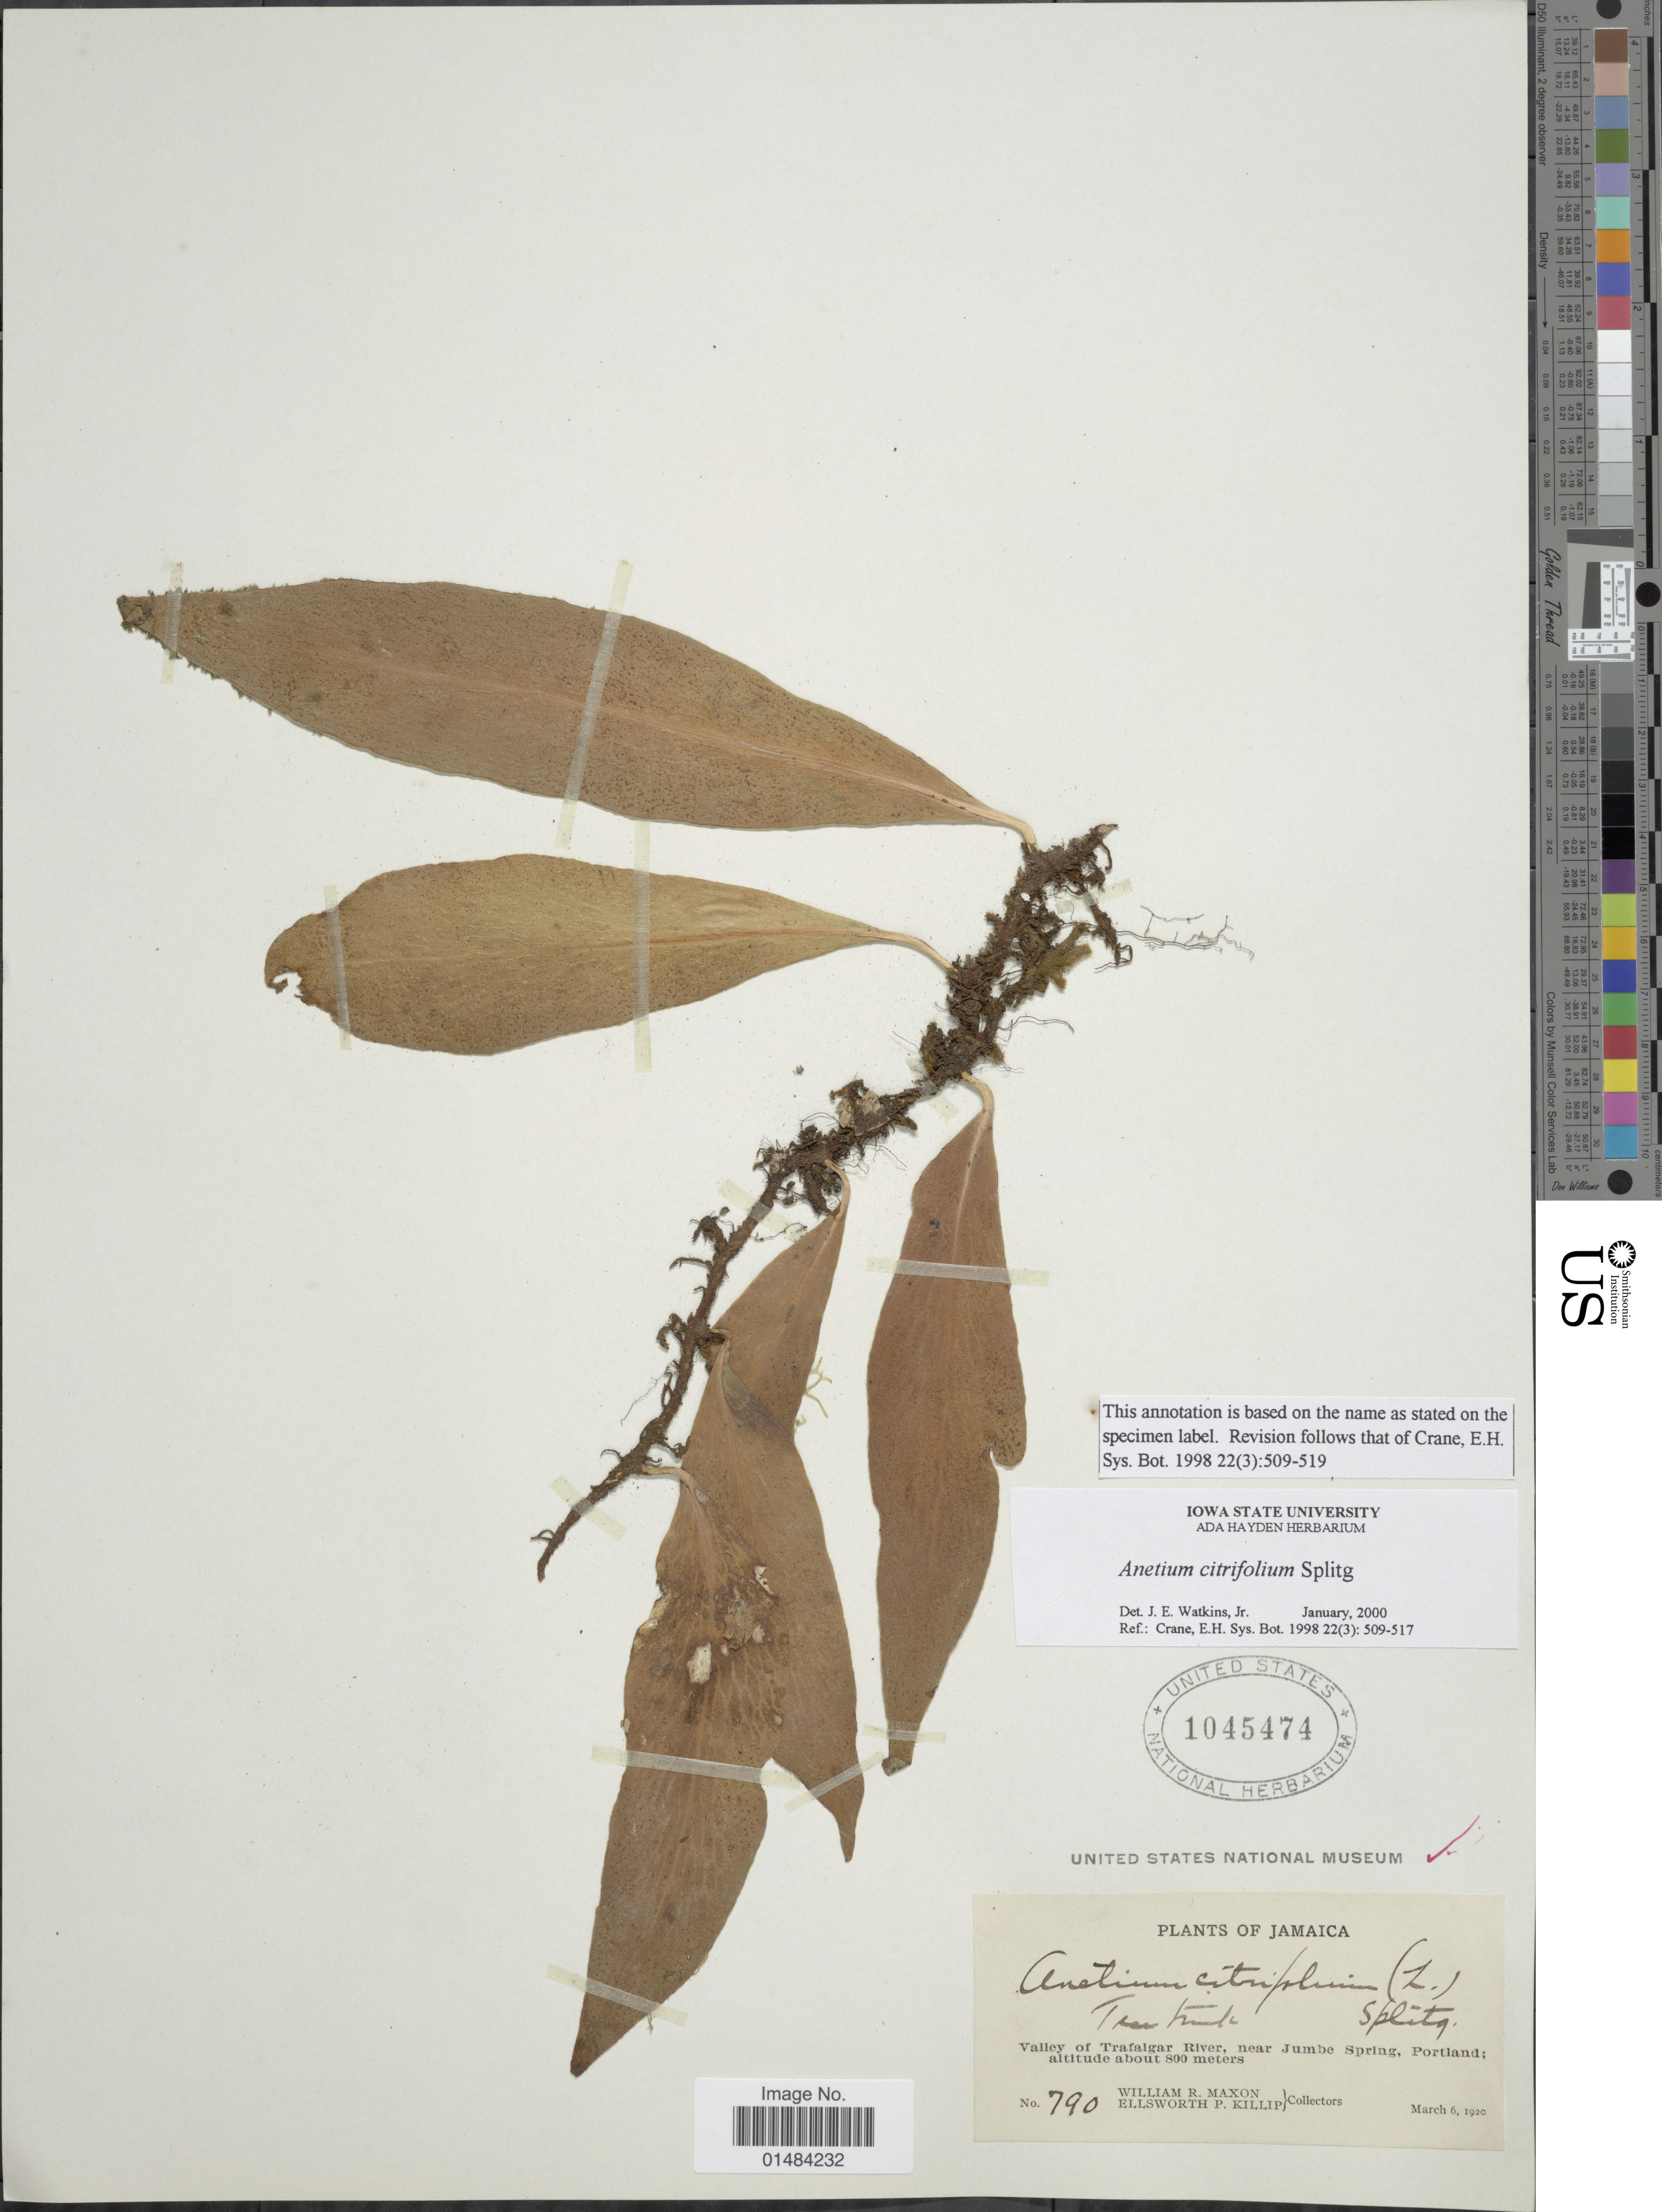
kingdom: Plantae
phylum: Tracheophyta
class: Polypodiopsida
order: Polypodiales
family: Pteridaceae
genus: Anetium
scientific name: Anetium citrifolium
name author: (L.) Splitg.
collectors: W. R. Maxon & E. P. Killip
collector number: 790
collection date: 1920-03-06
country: Jamaica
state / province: Portland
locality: Jamaica, valley of Trafalgar River, near Jumbe Spring.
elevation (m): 800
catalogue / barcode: US 1045474